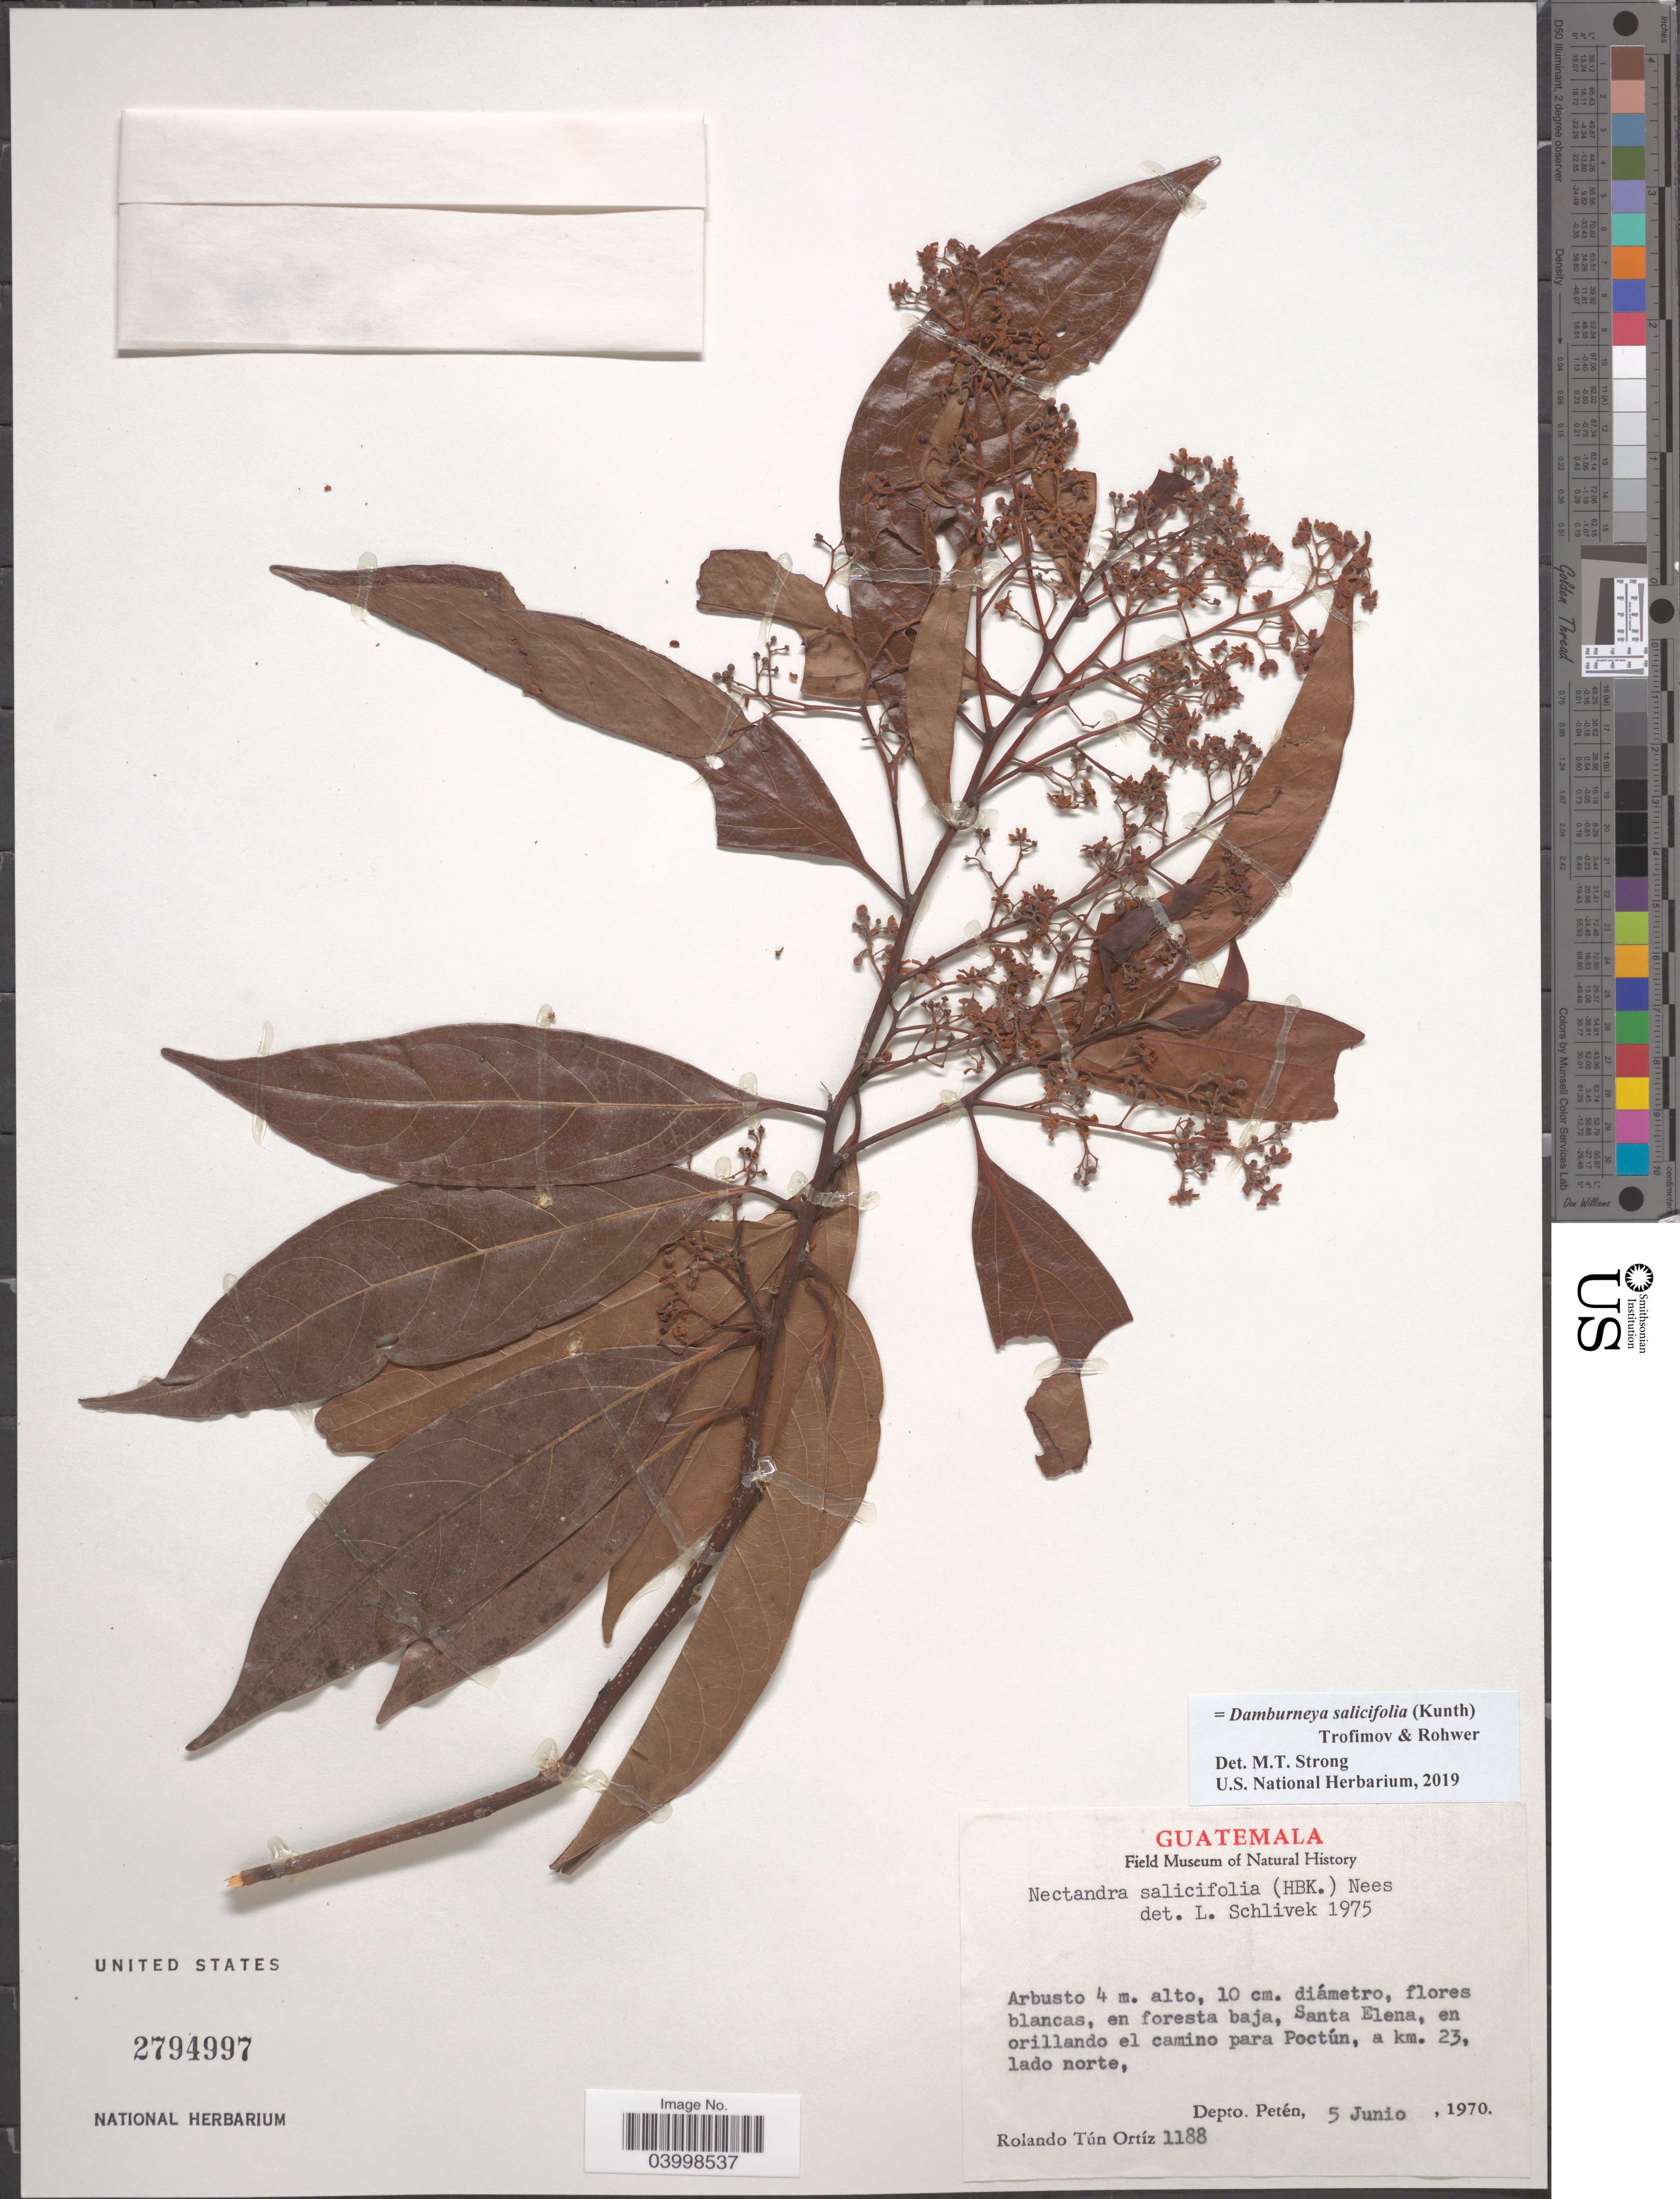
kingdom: Plantae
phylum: Tracheophyta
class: Magnoliopsida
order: Laurales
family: Lauraceae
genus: Damburneya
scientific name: Damburneya salicifolia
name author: (Kunth) Trofimov & Rohwer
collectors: R. T. Ortíz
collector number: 1188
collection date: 1970-06-05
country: Guatemala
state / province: El Peten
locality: En foresta baja, Santa Elena, en orillando el camino para Poctún, a km 23, lado norte, Depto. Petén.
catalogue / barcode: US 2794997